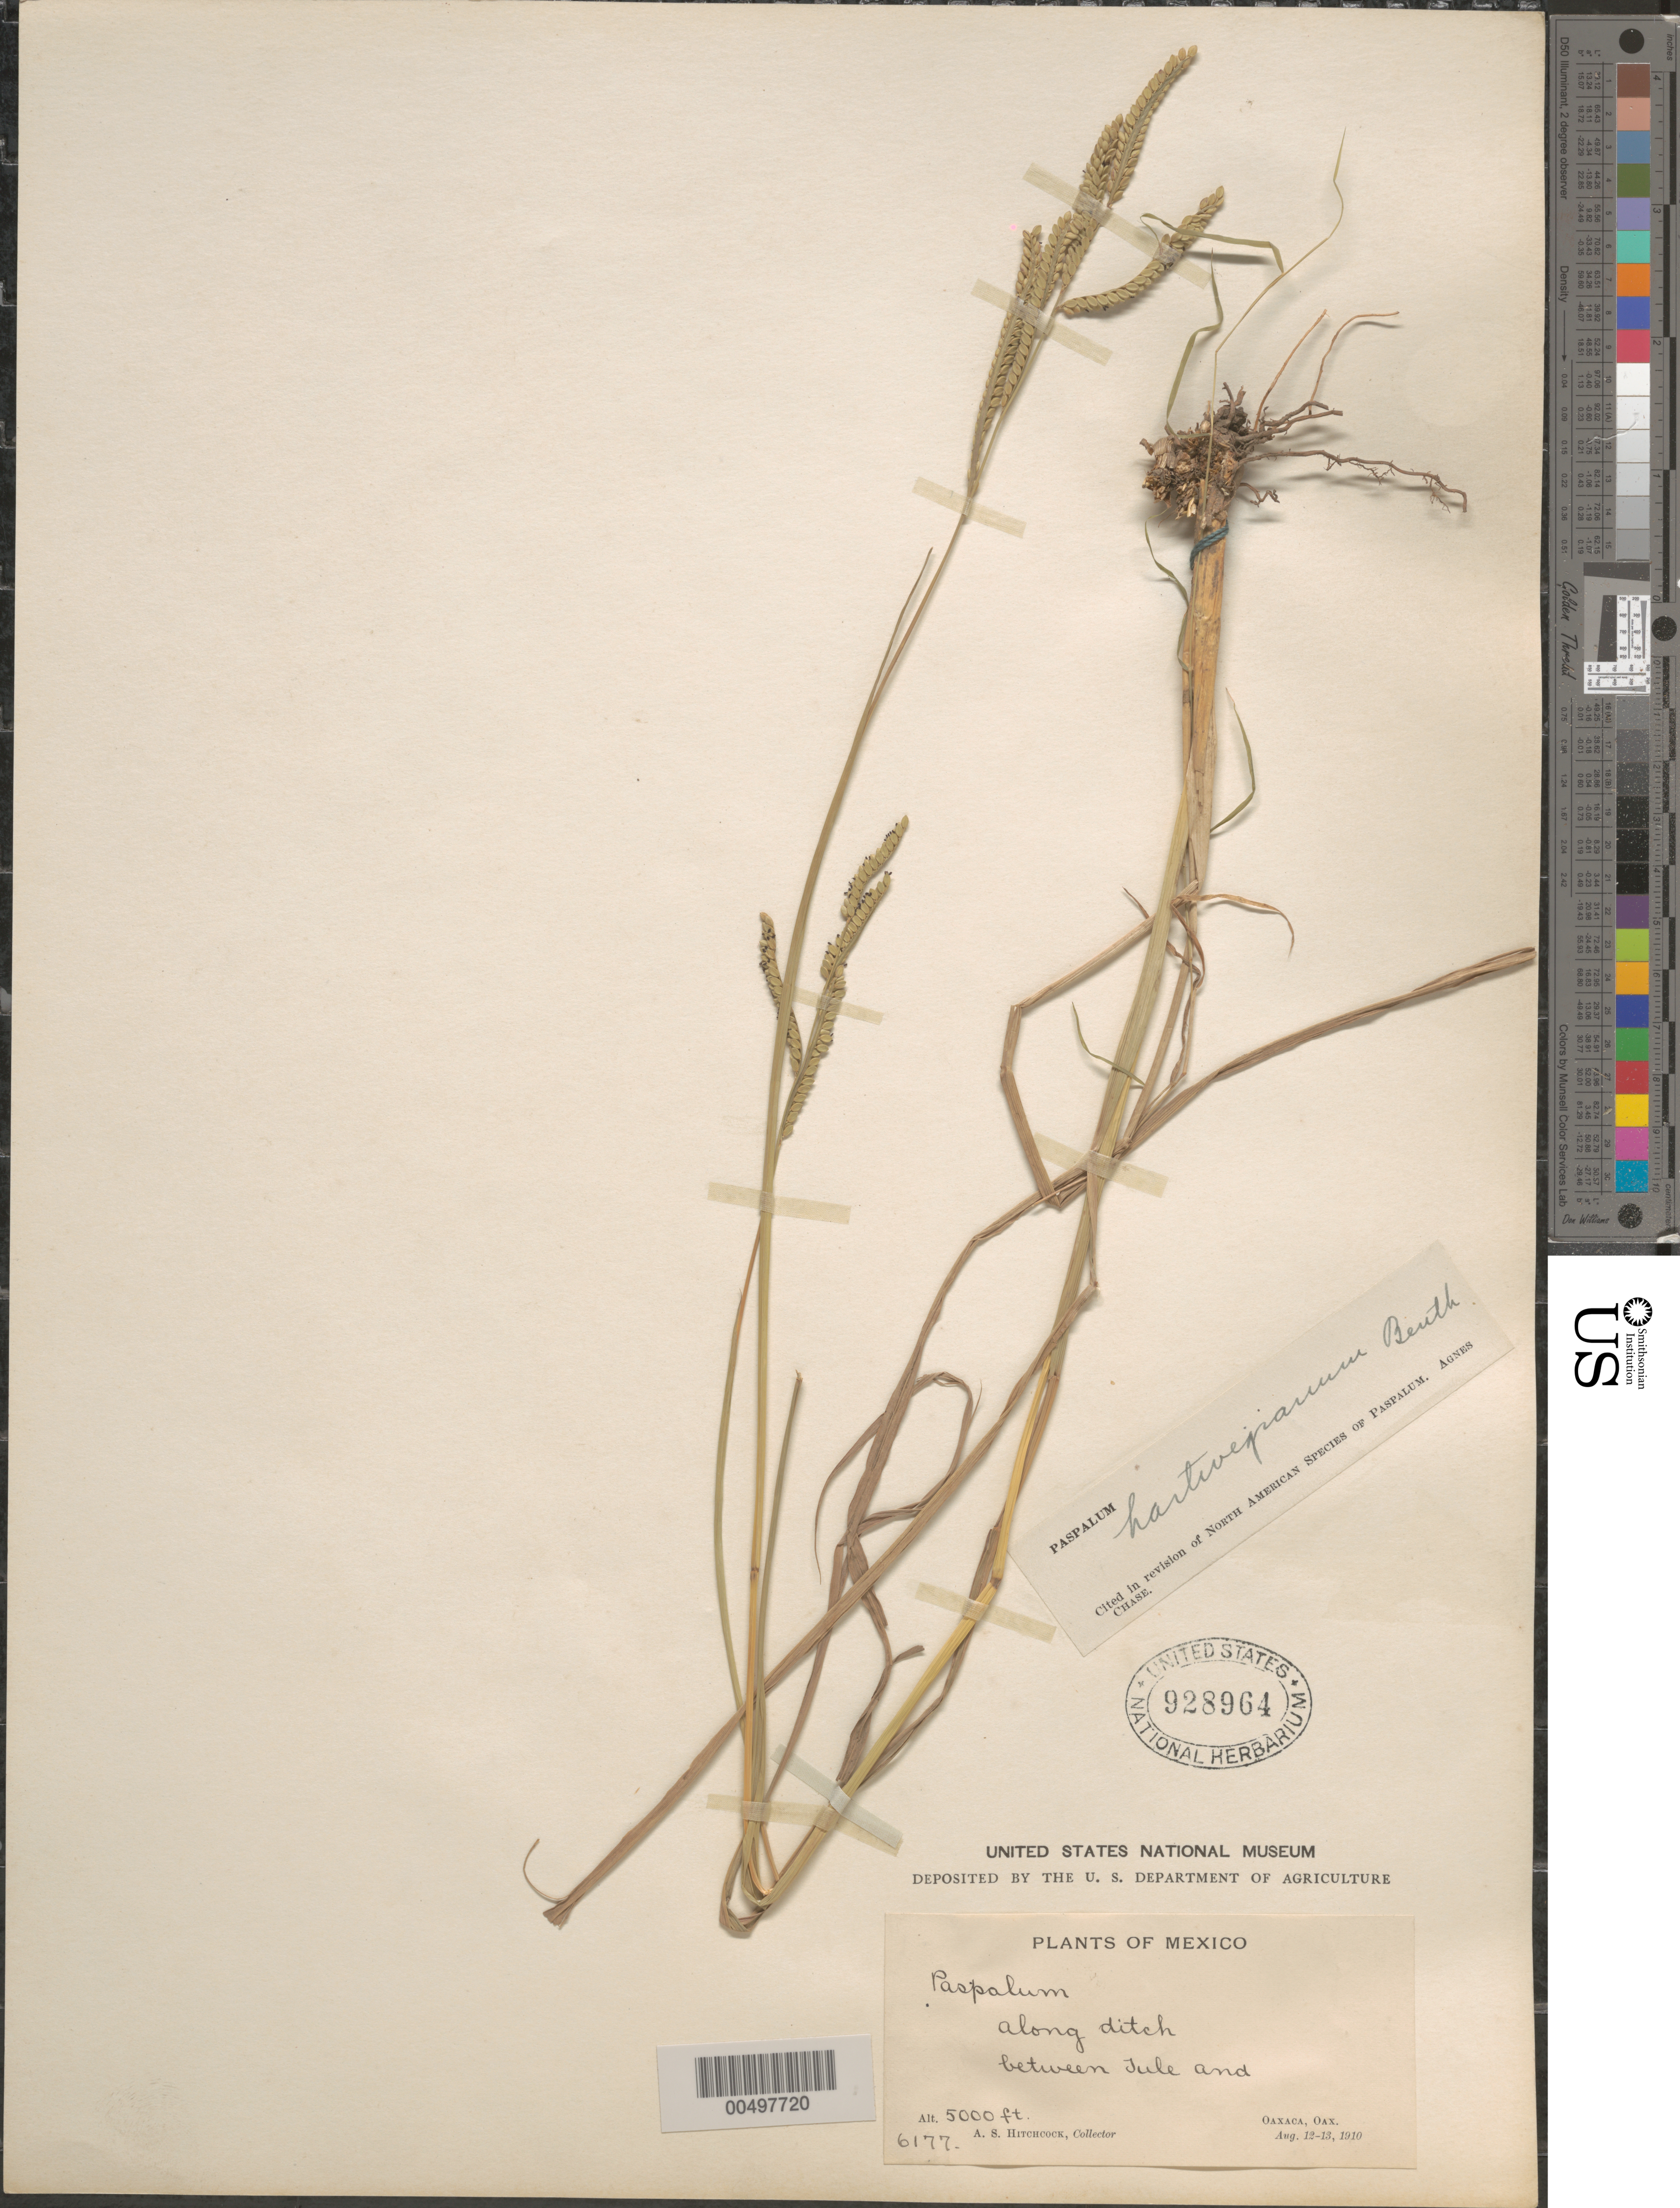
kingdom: Plantae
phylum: Tracheophyta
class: Liliopsida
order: Poales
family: Poaceae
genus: Paspalum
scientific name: Paspalum hartwegianum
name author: E. Fourn.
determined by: Chase, [M.] Agnes, (US)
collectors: A. S. Hitchcock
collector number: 6177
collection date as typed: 12 Aug 1910 to 13 Aug 1910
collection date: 1910-08-12/1910-08-13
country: Mexico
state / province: Oaxaca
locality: Between Tule & Oaxaca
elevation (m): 1524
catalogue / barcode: US 928964